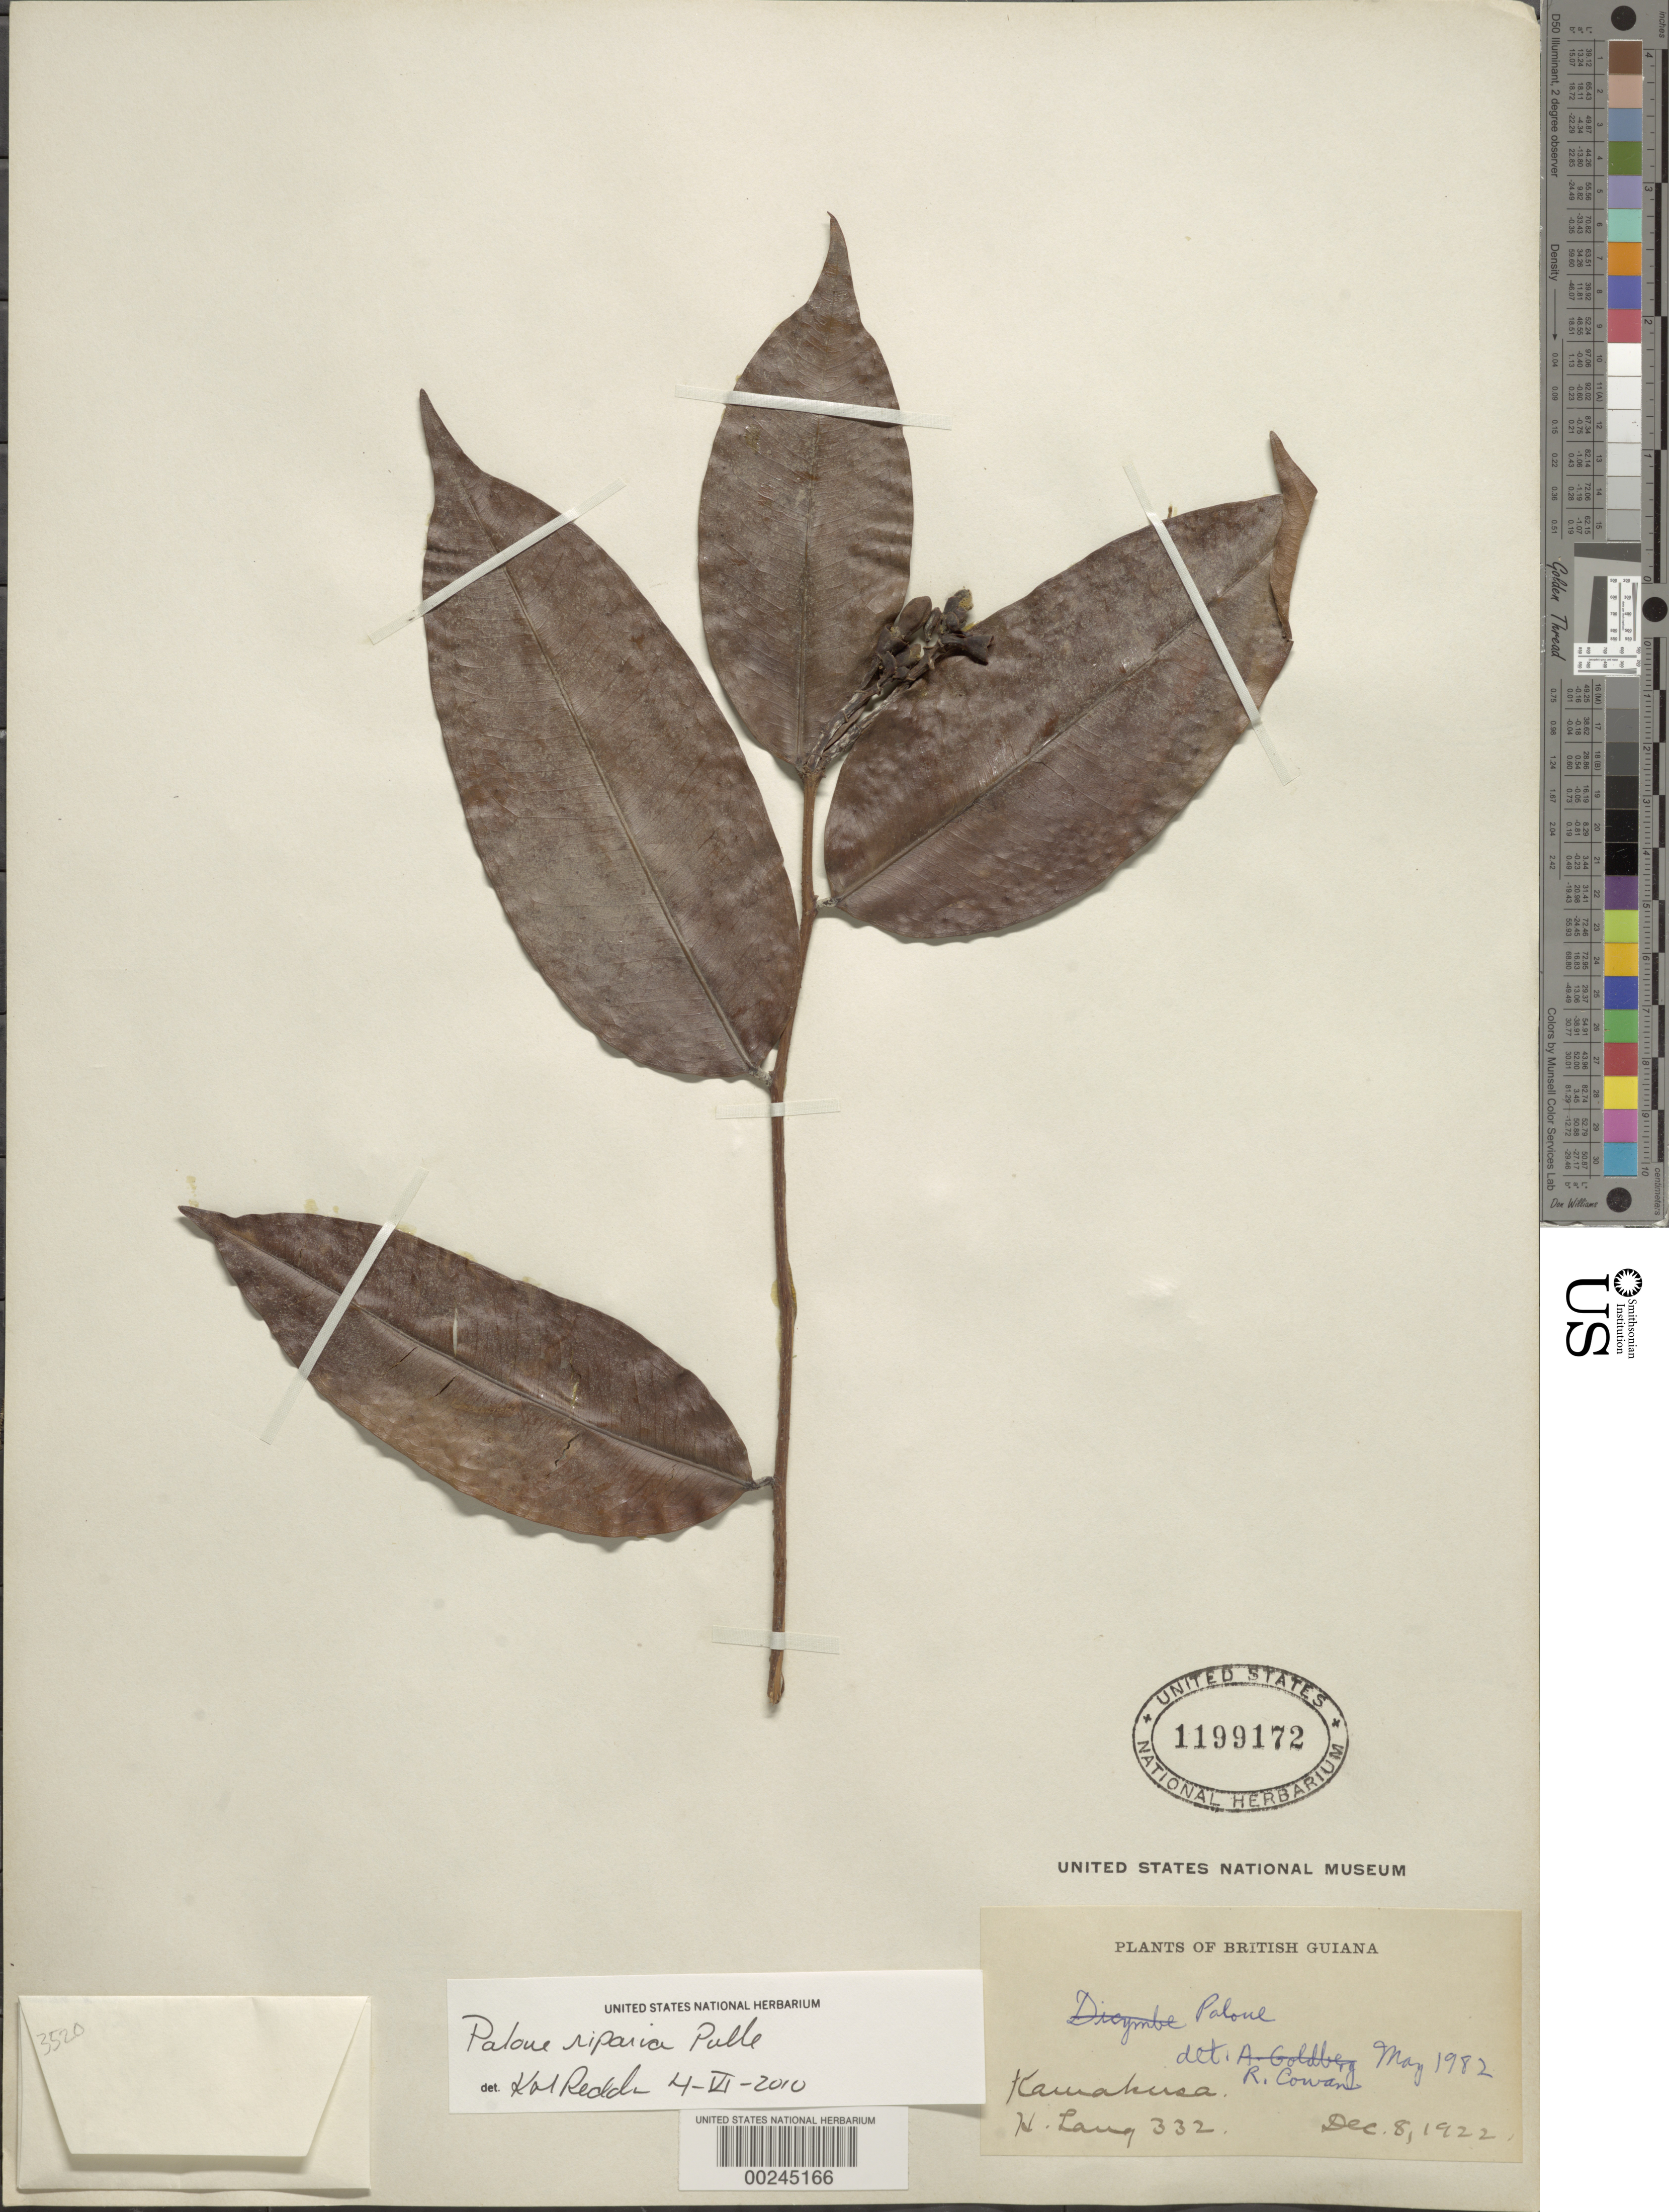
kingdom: Plantae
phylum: Tracheophyta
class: Magnoliopsida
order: Fabales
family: Fabaceae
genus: Paloue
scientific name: Paloue riparia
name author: Pulle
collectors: H. Lang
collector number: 332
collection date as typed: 08 Dec 1922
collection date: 1922-12-08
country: Guyana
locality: Kamahusa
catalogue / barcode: US 1199172